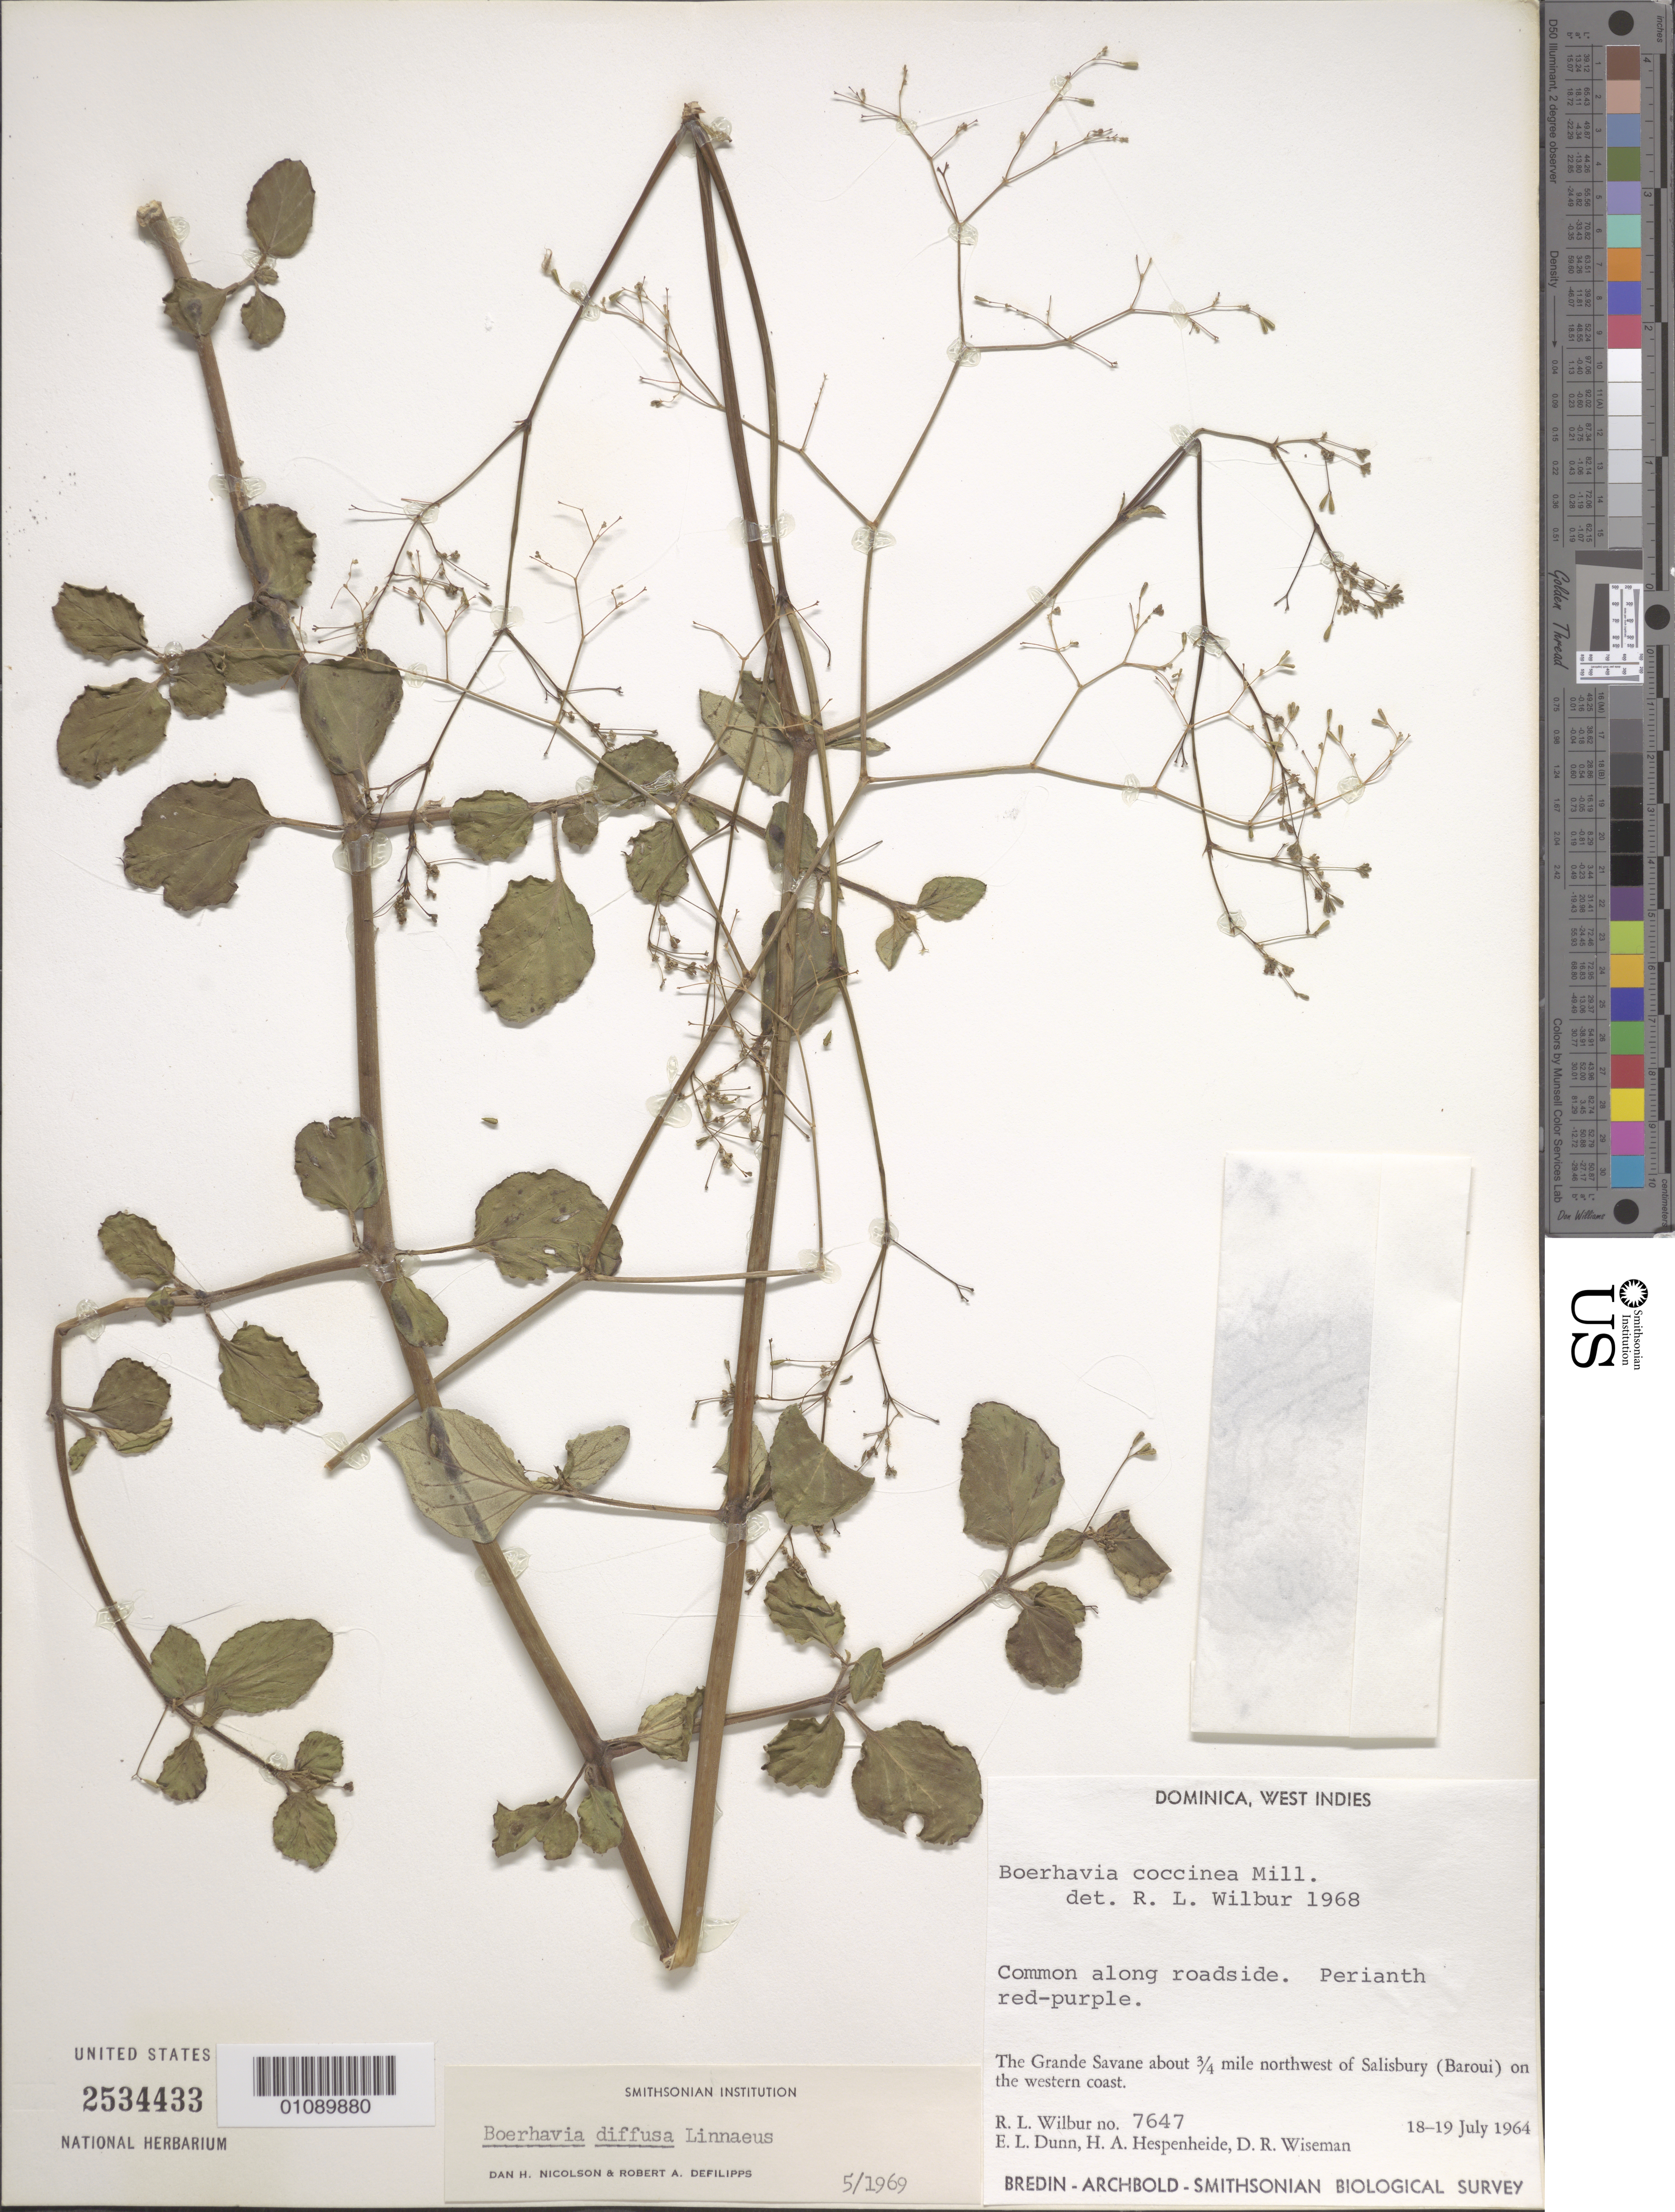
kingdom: Plantae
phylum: Tracheophyta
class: Magnoliopsida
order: Caryophyllales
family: Nyctaginaceae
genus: Boerhavia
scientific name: Boerhavia diffusa var. diffusa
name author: L.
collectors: R. L. Wilbur, E. Dunn, E. Hespenheide & D. R. Wiseman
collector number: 7647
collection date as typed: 18 Jul 1964 to 19 Jul 1964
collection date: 1964-07-18/1964-07-19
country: Dominica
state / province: St. Joseph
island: Dominica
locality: The Grande Savane about 3/4 mile NW of Salisbury (Baroui) on W coast.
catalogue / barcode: US 2534433